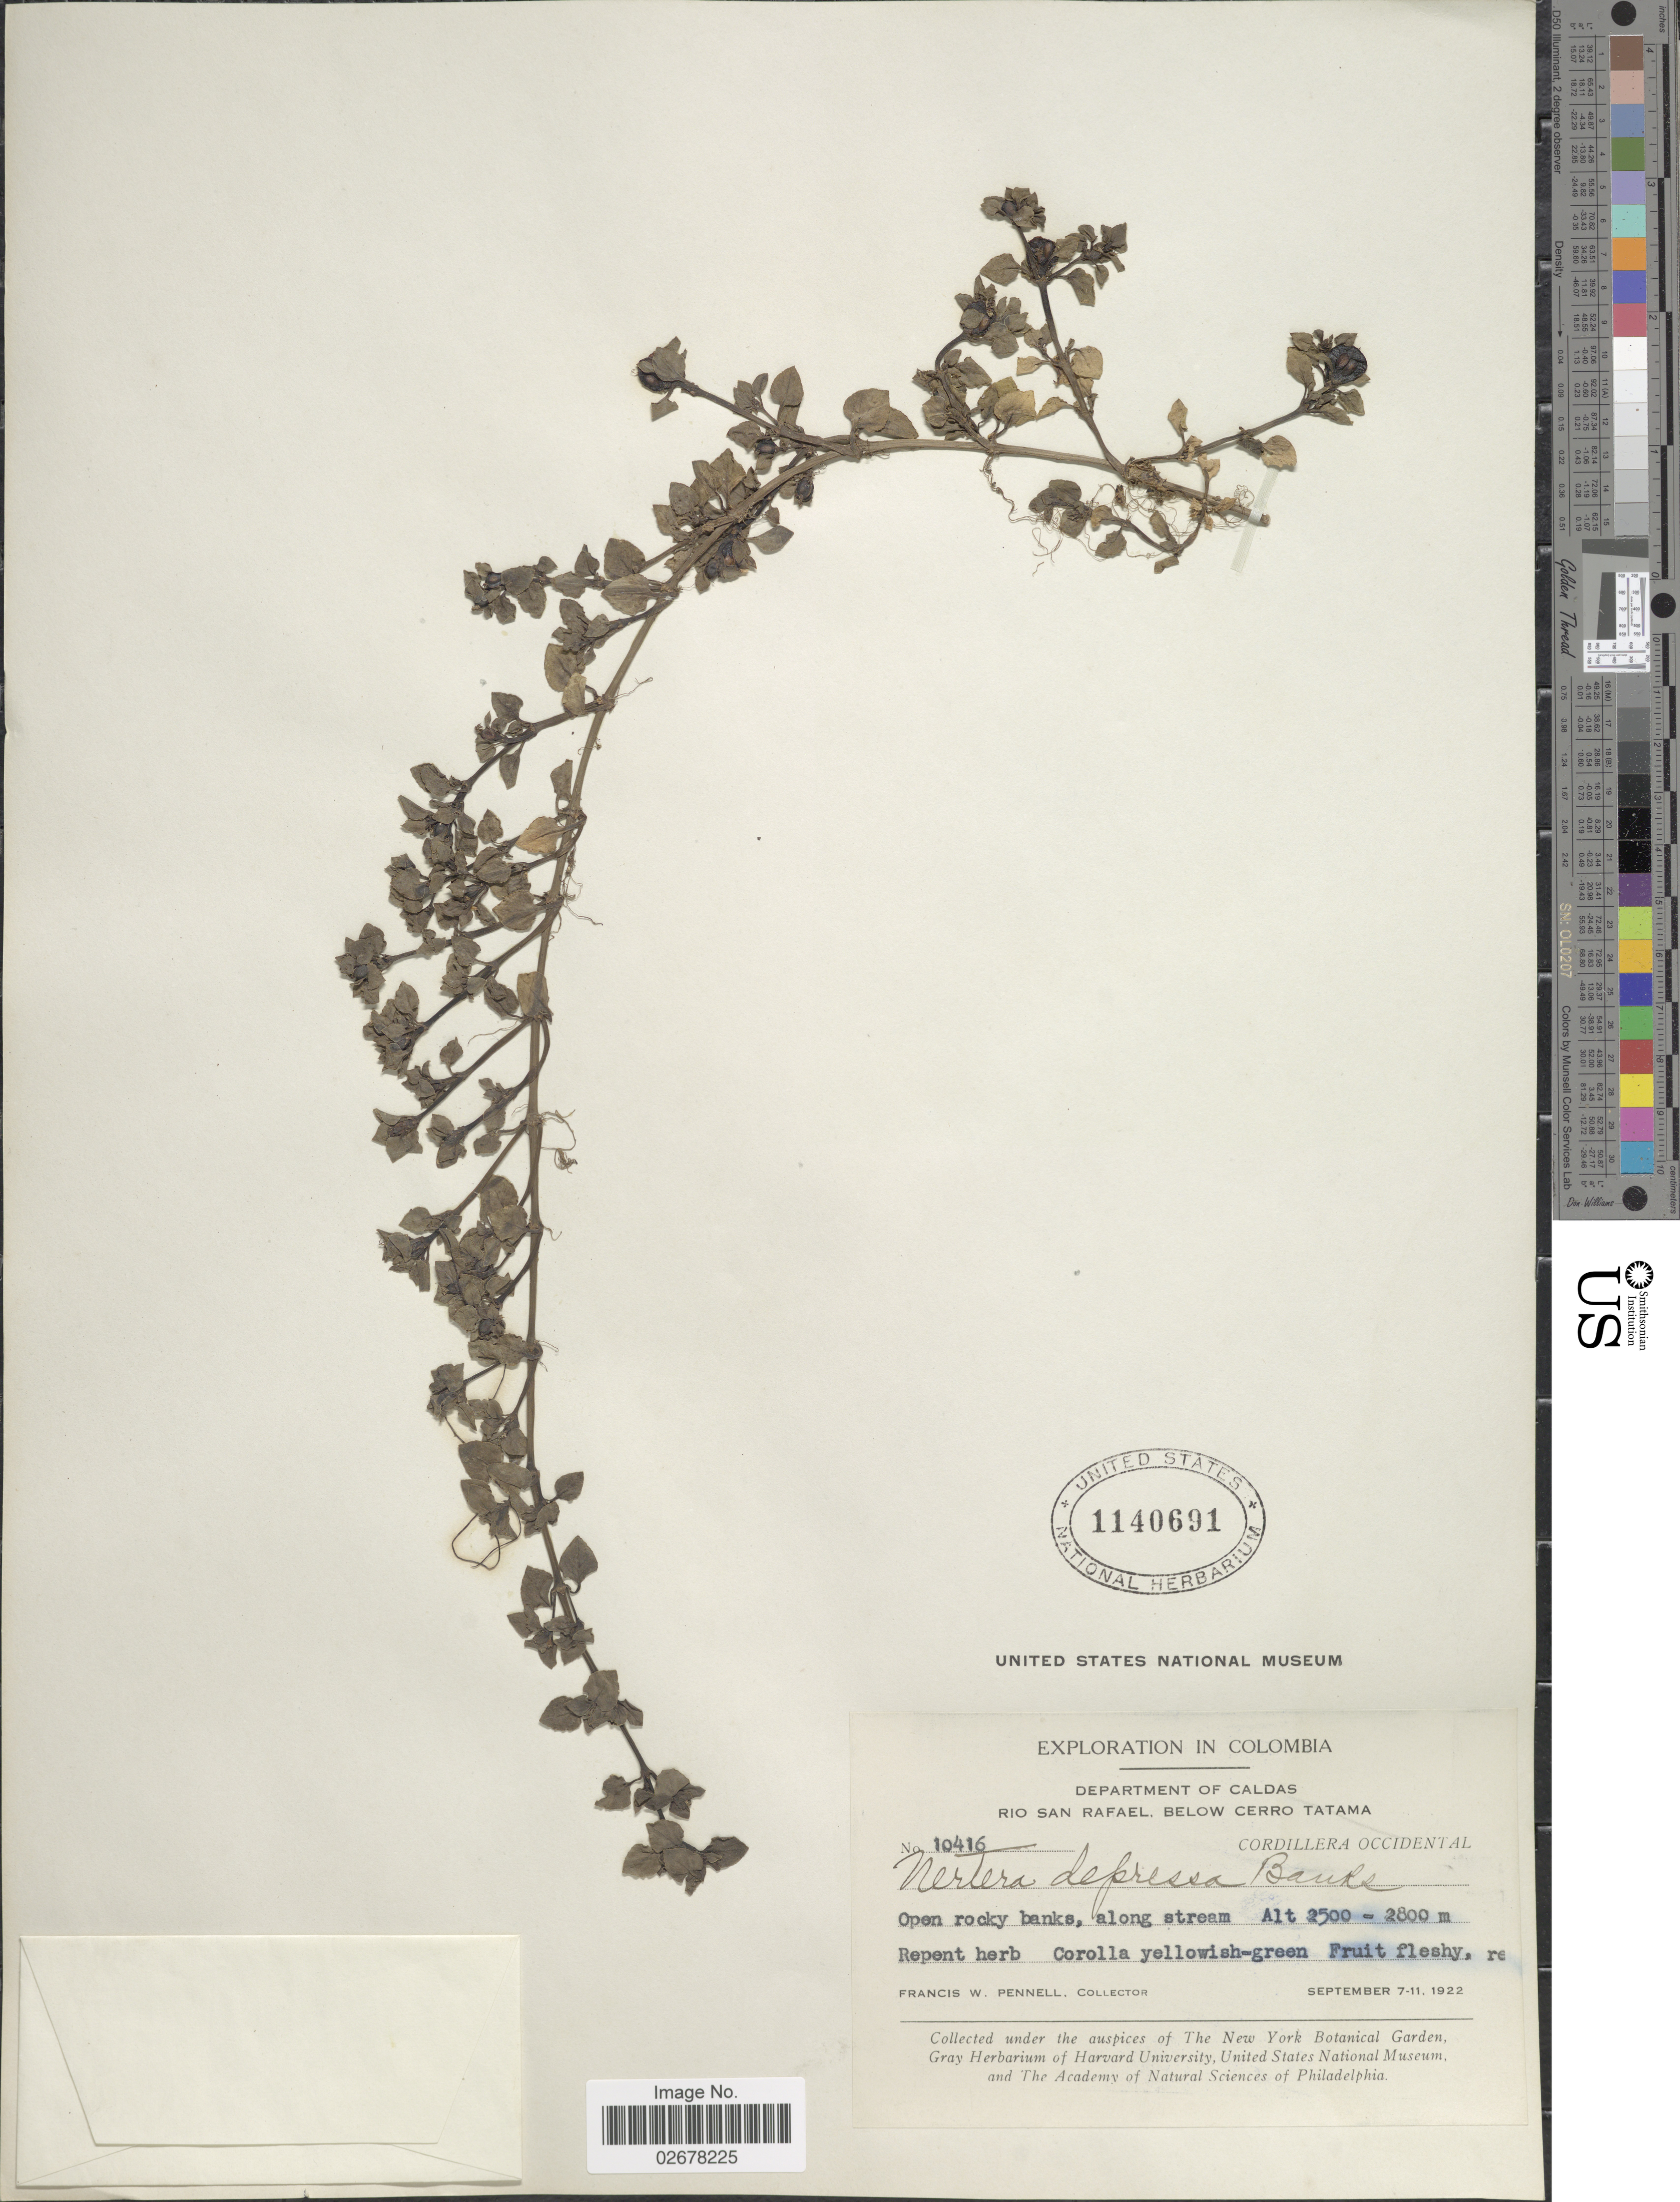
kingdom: Plantae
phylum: Tracheophyta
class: Magnoliopsida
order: Gentianales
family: Rubiaceae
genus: Nertera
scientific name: Nertera depressa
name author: Banks & Sol. ex Gaertn.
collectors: F. W. Pennell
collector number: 10416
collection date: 1922-09-07/1922-09-11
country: Colombia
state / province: Caldas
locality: Rio San Rafael, below Cerro Tatama, Cordillera Occidental, open rocky banks, along stream.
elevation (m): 2500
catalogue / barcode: US 1140691